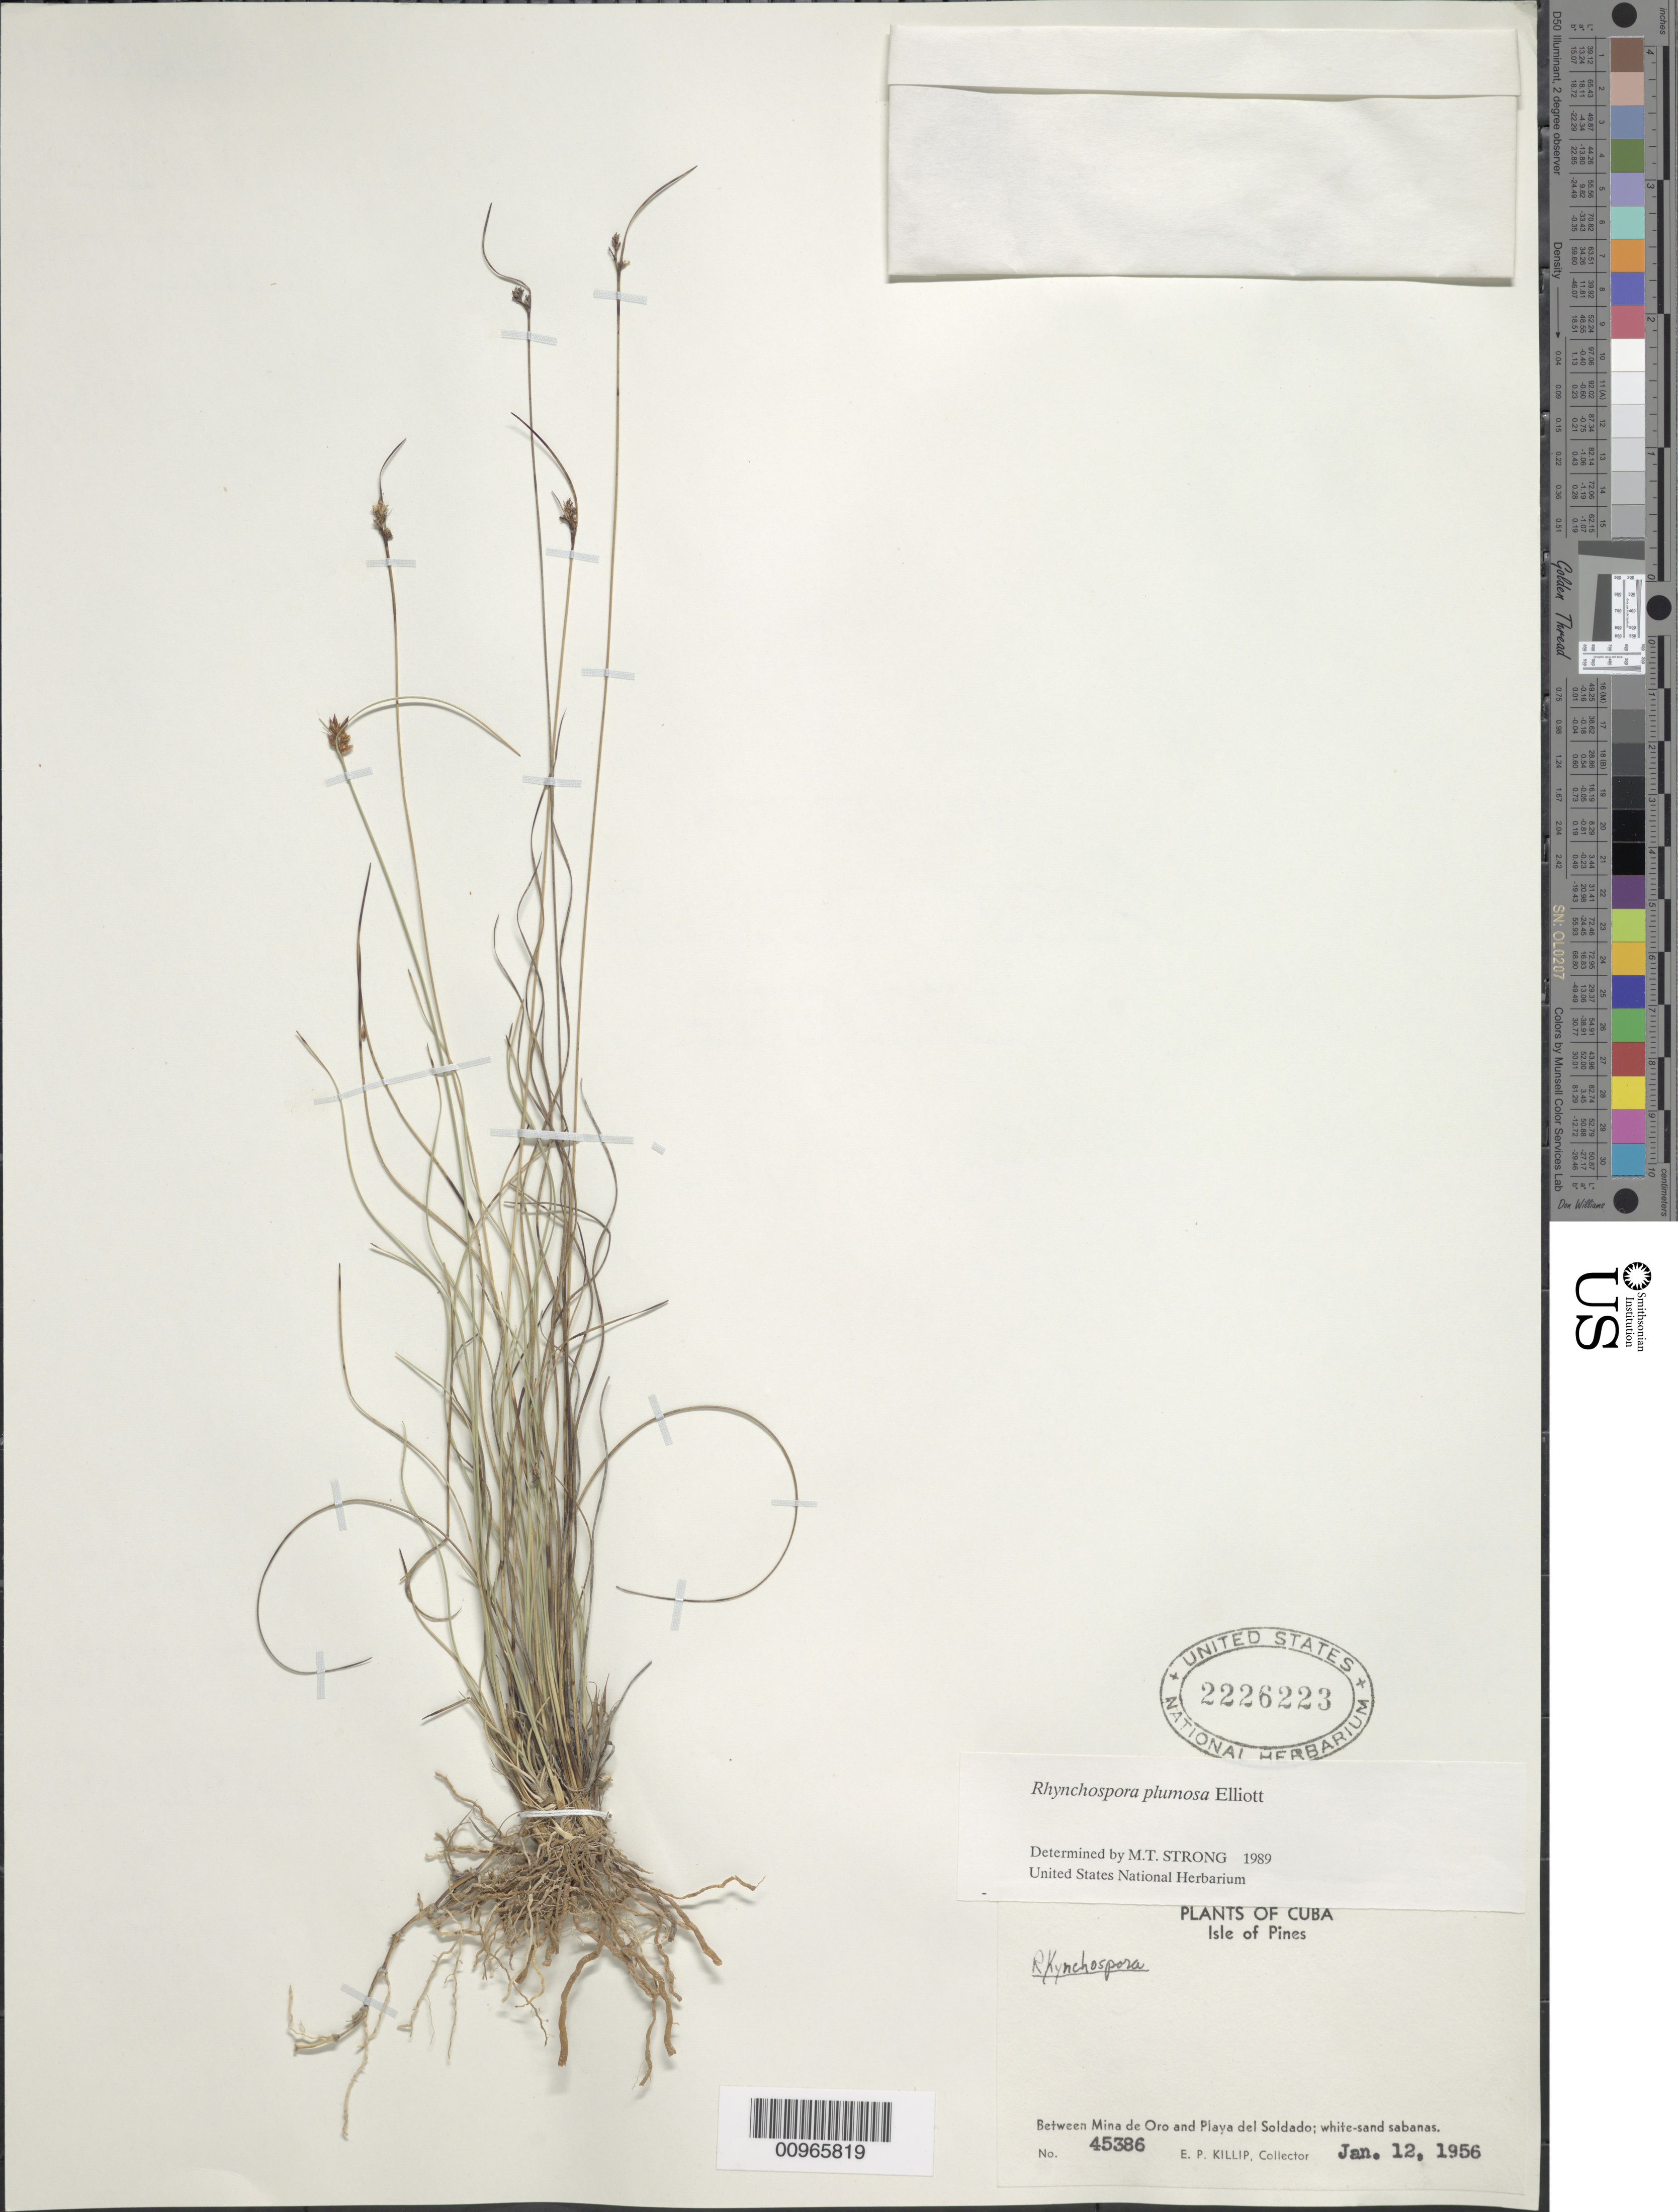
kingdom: Plantae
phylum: Tracheophyta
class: Liliopsida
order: Poales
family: Cyperaceae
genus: Rhynchospora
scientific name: Rhynchospora plumosa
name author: Elliott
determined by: Strong, M. T., (US), Smithsonian Institution - National Museum of Natural History (UNITED STATES)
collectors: E. P. Killip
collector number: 45386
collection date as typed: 12 Jan 1956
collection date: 1956-01-12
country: Cuba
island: Isla de la Juventud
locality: Isle of Pines, between Mina de Oro and Playa del Soldado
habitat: white-sand savannas.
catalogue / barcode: US 2226223